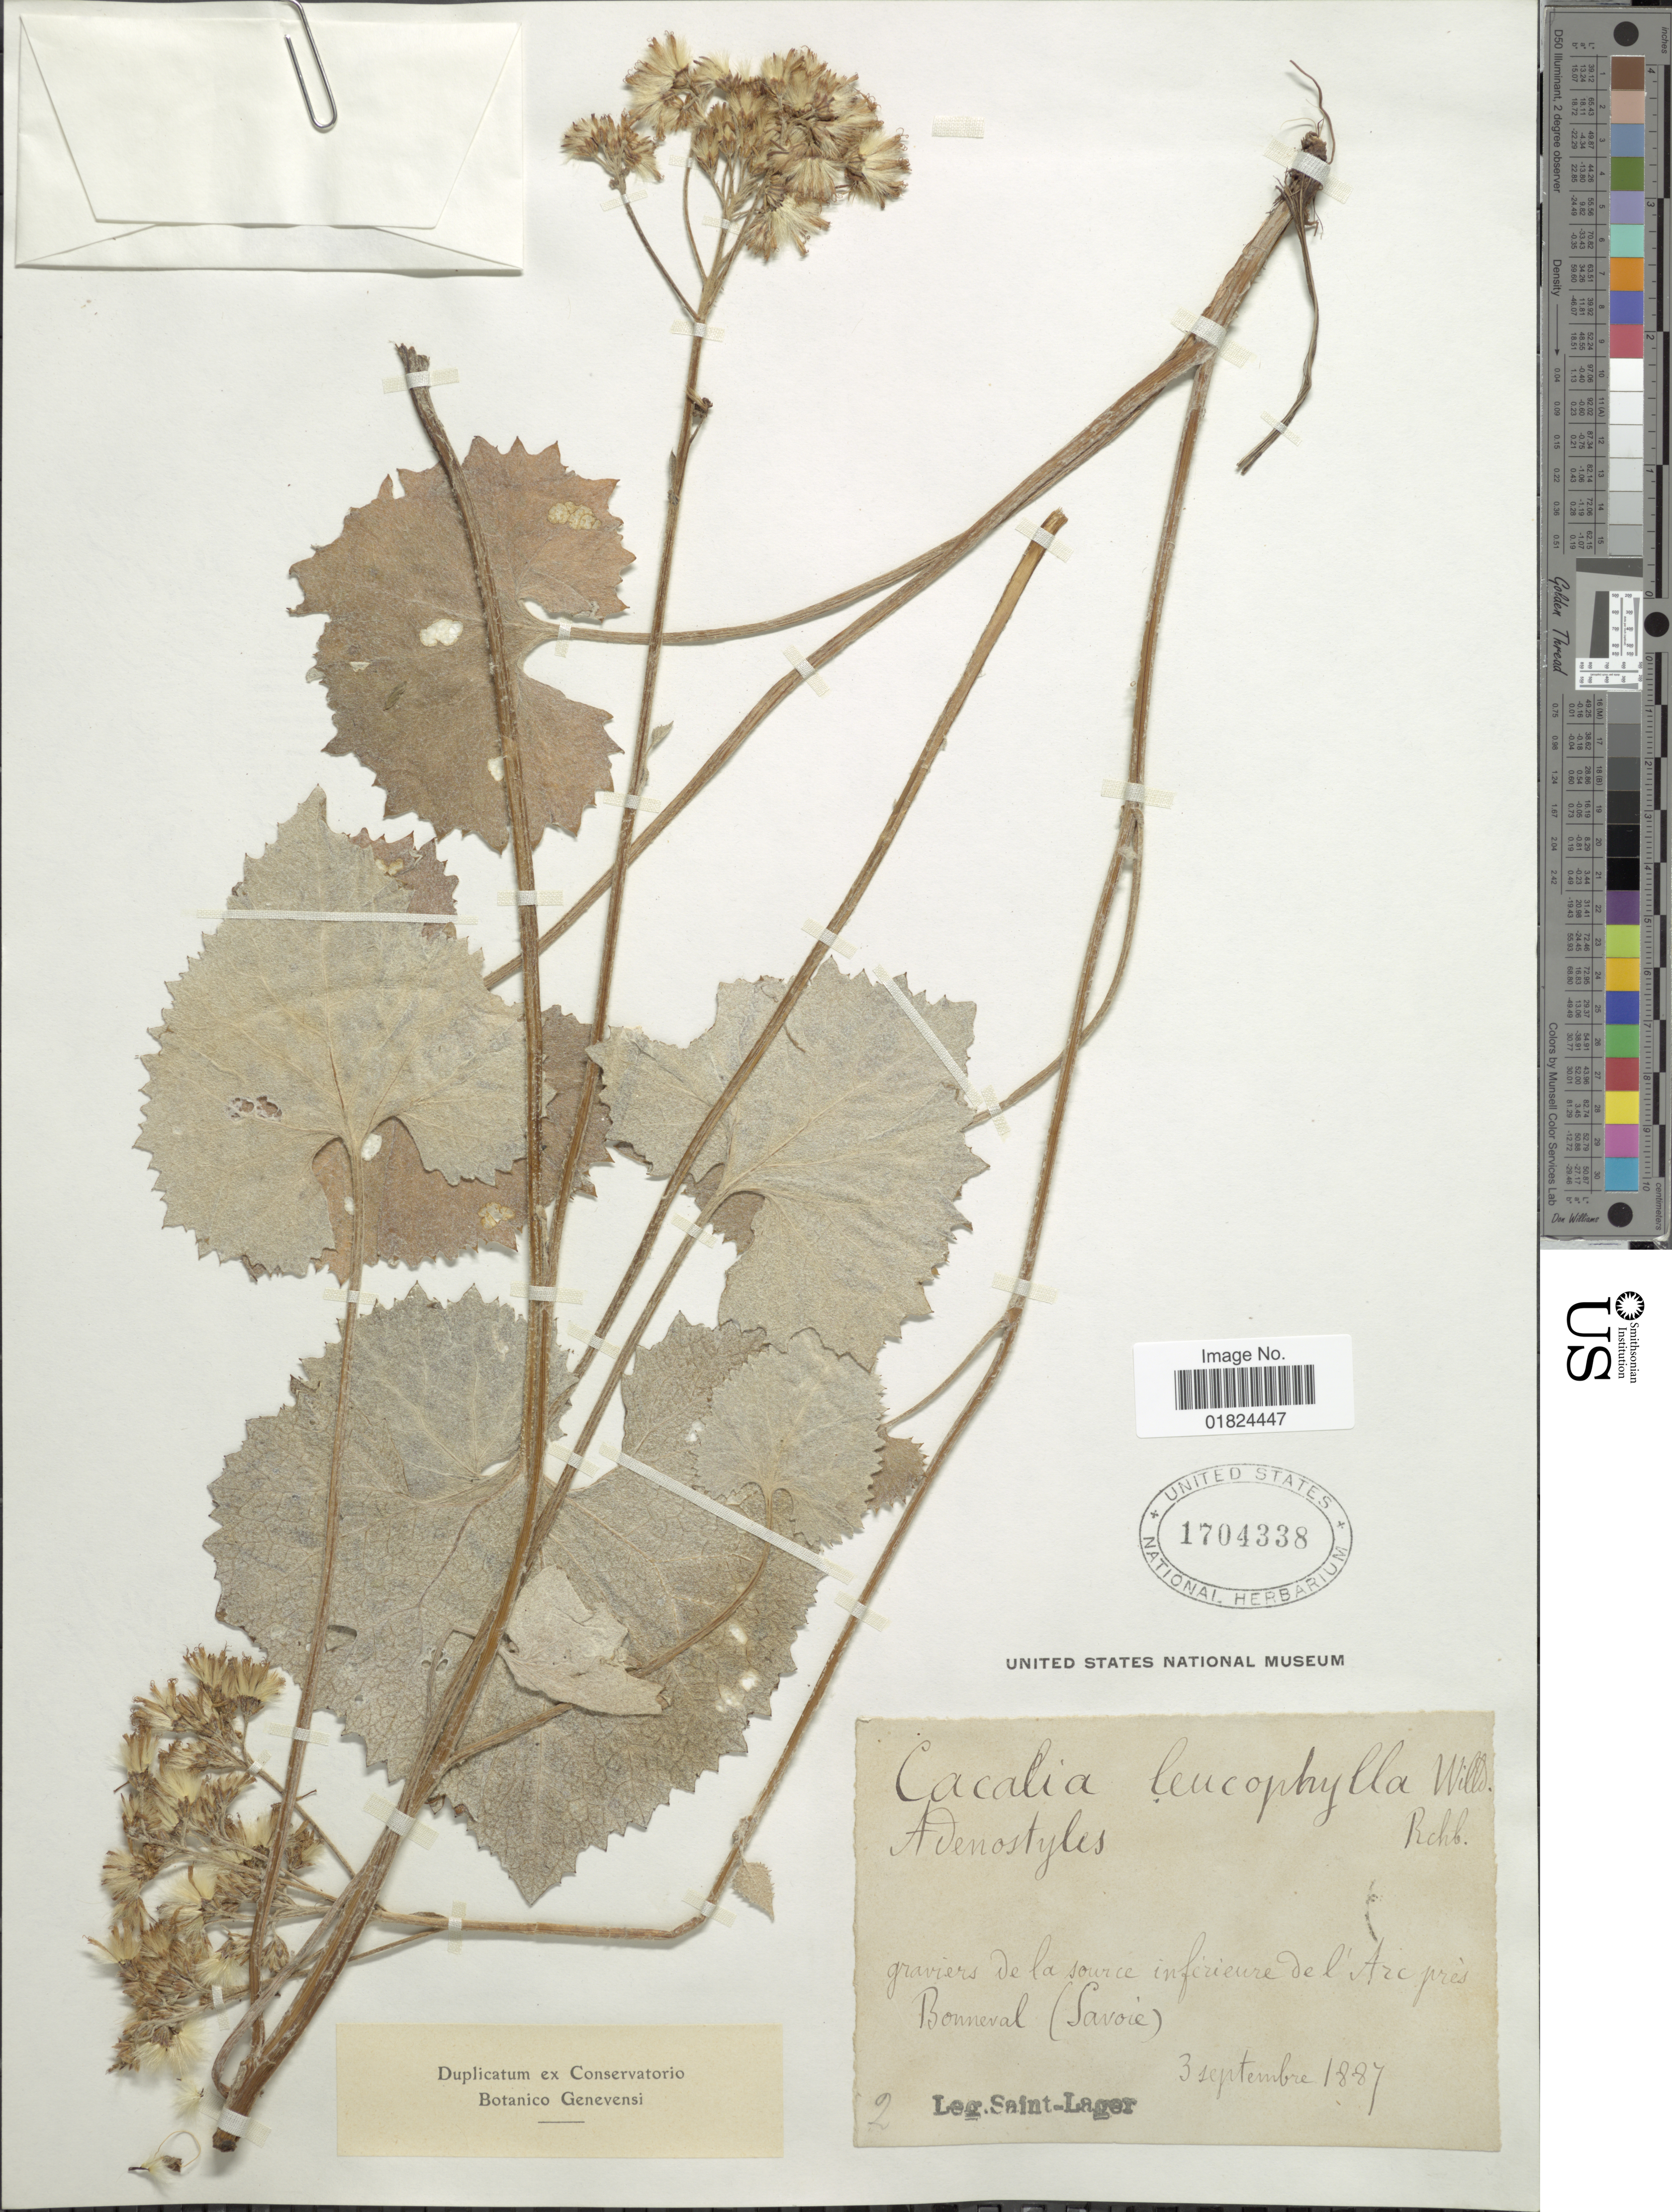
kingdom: Plantae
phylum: Tracheophyta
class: Magnoliopsida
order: Asterales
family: Asteraceae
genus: Adenostyles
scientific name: Adenostyles leucophylla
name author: (Willd.) Rchb.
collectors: Saint-Lager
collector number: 2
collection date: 1887-09-03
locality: Graviers de la source inferieure de l'Are pres Bonneval (Savoie).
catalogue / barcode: US 1704338